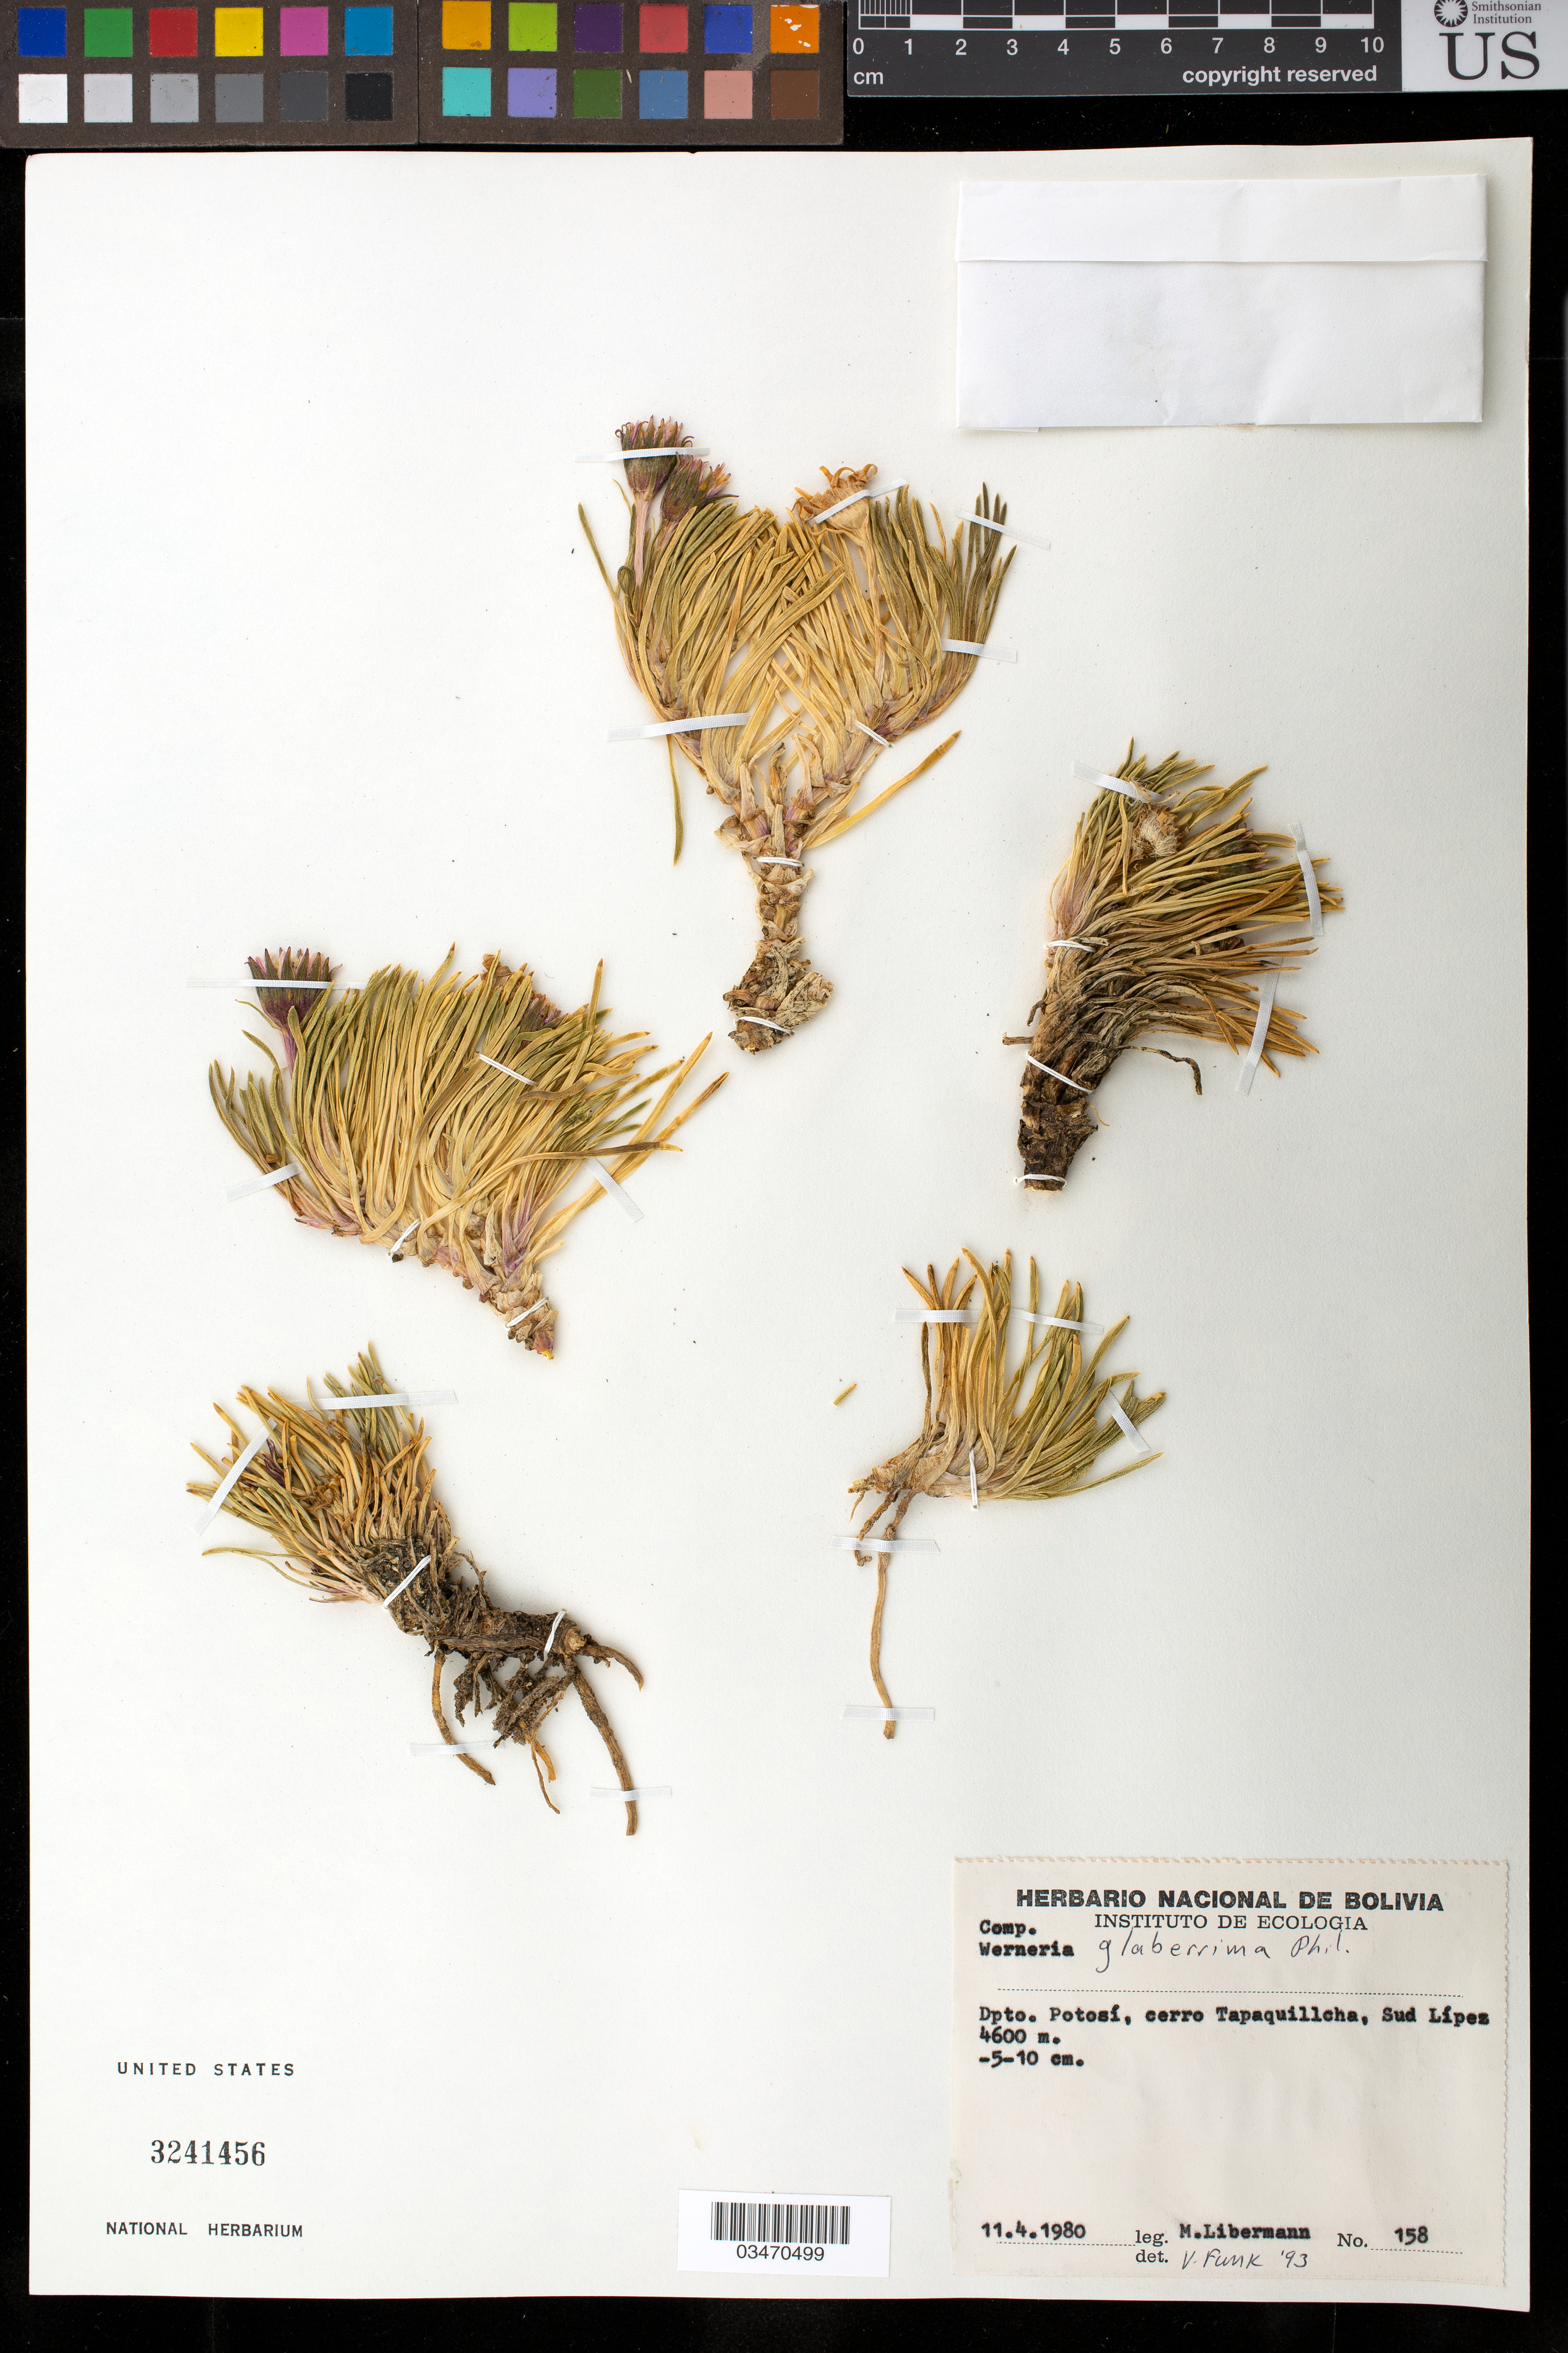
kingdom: Plantae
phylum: Tracheophyta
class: Magnoliopsida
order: Asterales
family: Asteraceae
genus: Werneria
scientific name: Werneria glaberrima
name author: Phil.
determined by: Funk, Vicki A., (BOT), Smithsonian Institution - National Museum of Natural History (UNITED STATES)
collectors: M. Libermann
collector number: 158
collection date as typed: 11 Apr 1980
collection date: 1980-04-11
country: Bolivia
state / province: Potosi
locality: cerro Tapaquillcha, Sud Lipez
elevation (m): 4600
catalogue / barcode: US 3241456